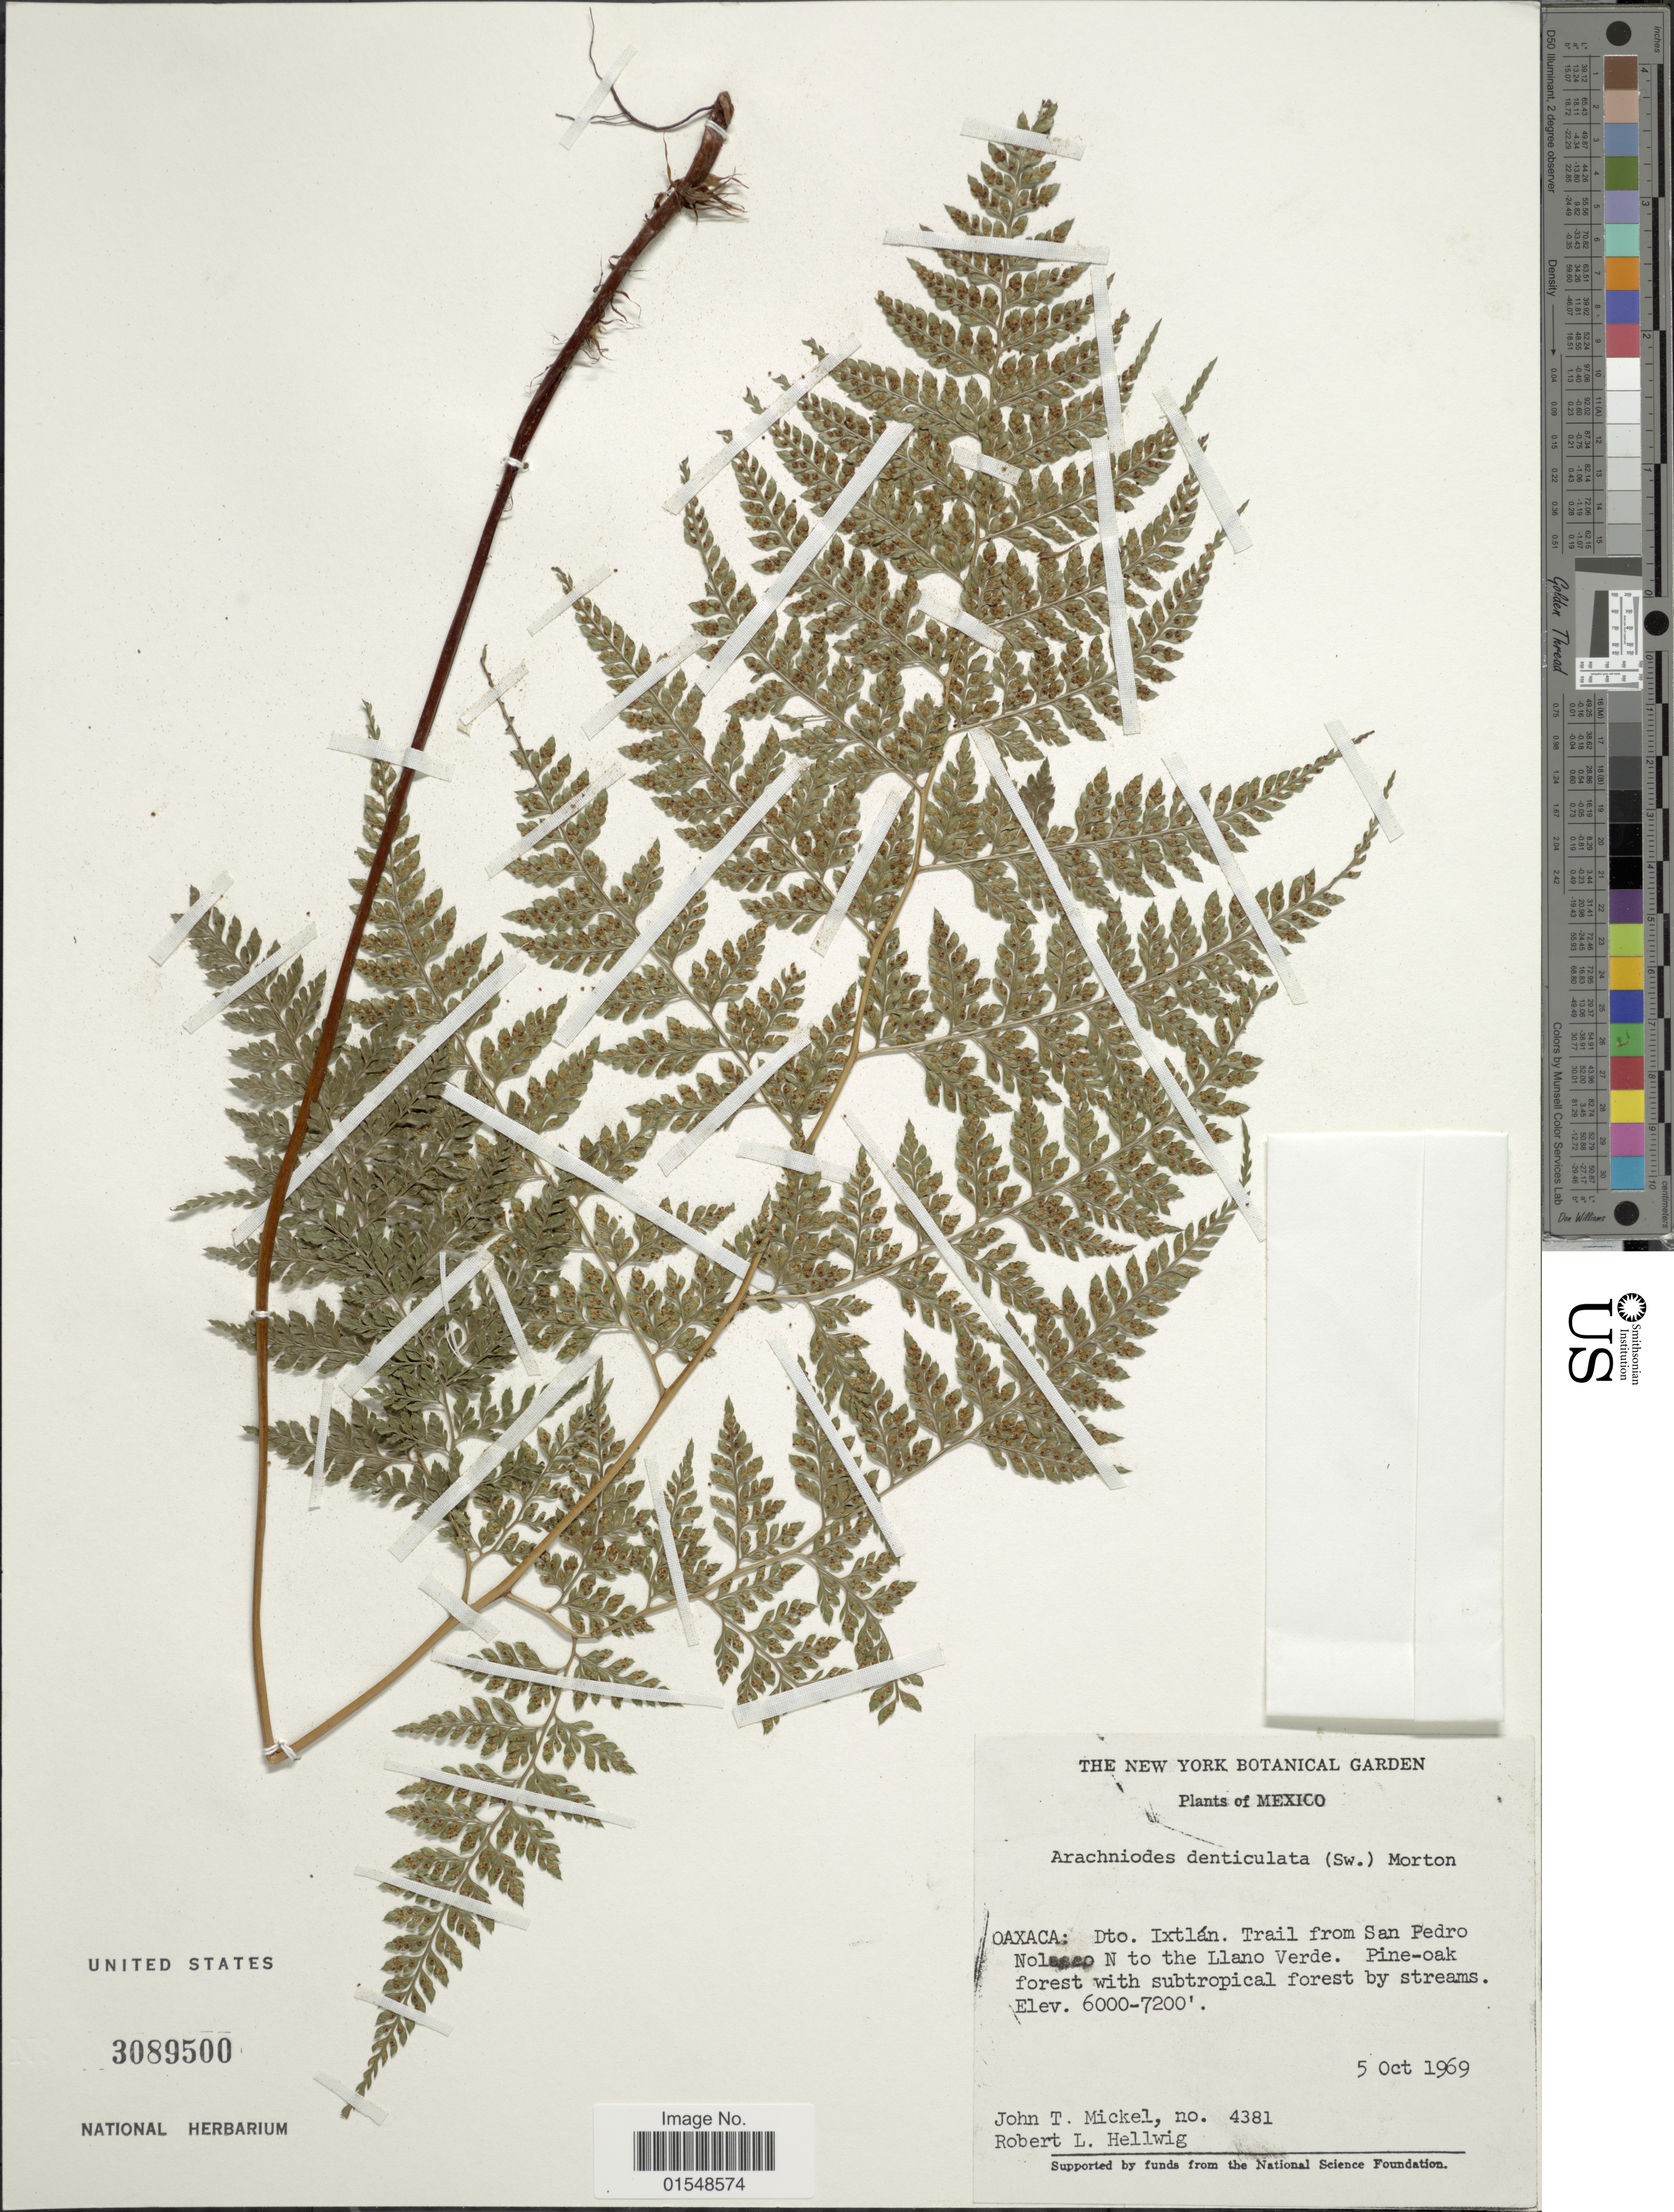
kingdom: Plantae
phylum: Tracheophyta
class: Polypodiopsida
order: Polypodiales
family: Dryopteridaceae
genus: Arachniodes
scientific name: Arachniodes denticulata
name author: (Sw.) Ching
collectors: J. T. Mickel & R. Hellwig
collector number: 4381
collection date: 1969-10-05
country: Mexico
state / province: Oaxaca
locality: Dto. Ixtlánm, Trail from San Pedro Nolasco N to the Llano Verde. Pine- oak forest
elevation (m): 1829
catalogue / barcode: US 3089500